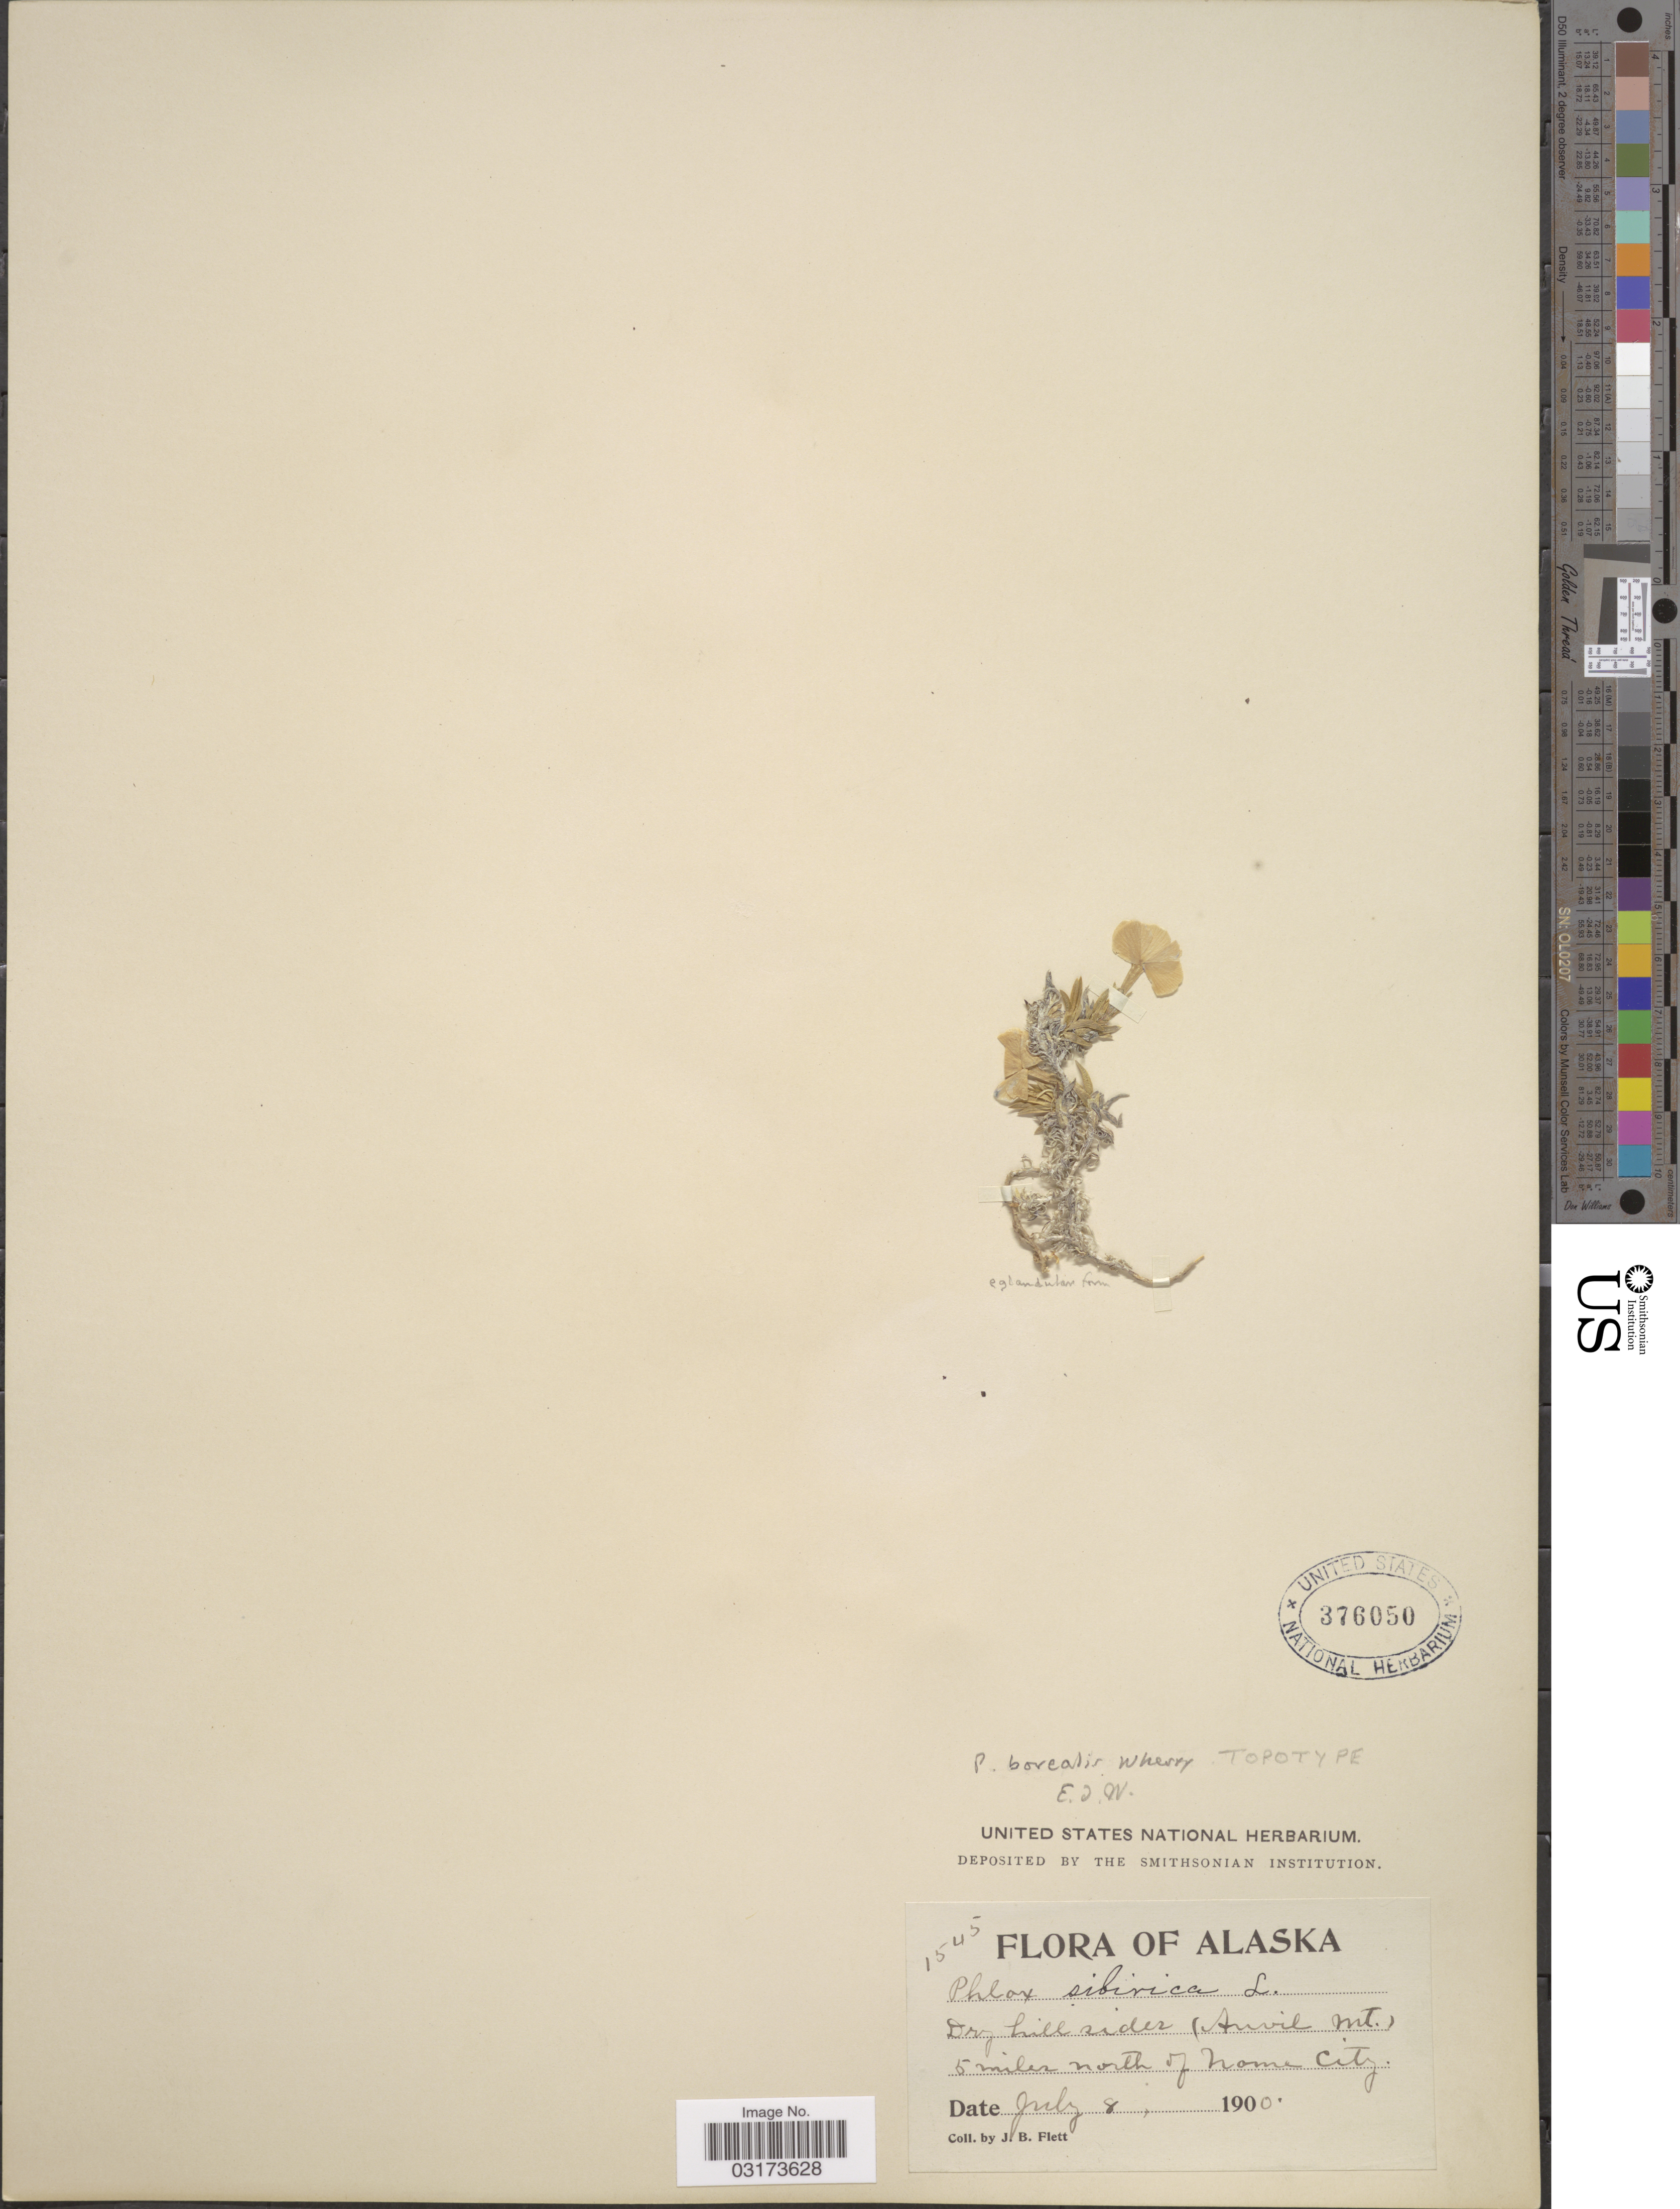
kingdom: Plantae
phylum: Tracheophyta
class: Magnoliopsida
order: Ericales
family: Polemoniaceae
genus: Phlox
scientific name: Phlox alaskensis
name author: Jordal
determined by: Mayfield, M. H.; Ferguson, C. J.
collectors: J. Flett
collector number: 1545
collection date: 1900-07-08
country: United States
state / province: Alaska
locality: (Anvil Mt.) 5 miles north of Nome City.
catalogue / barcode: US 376050